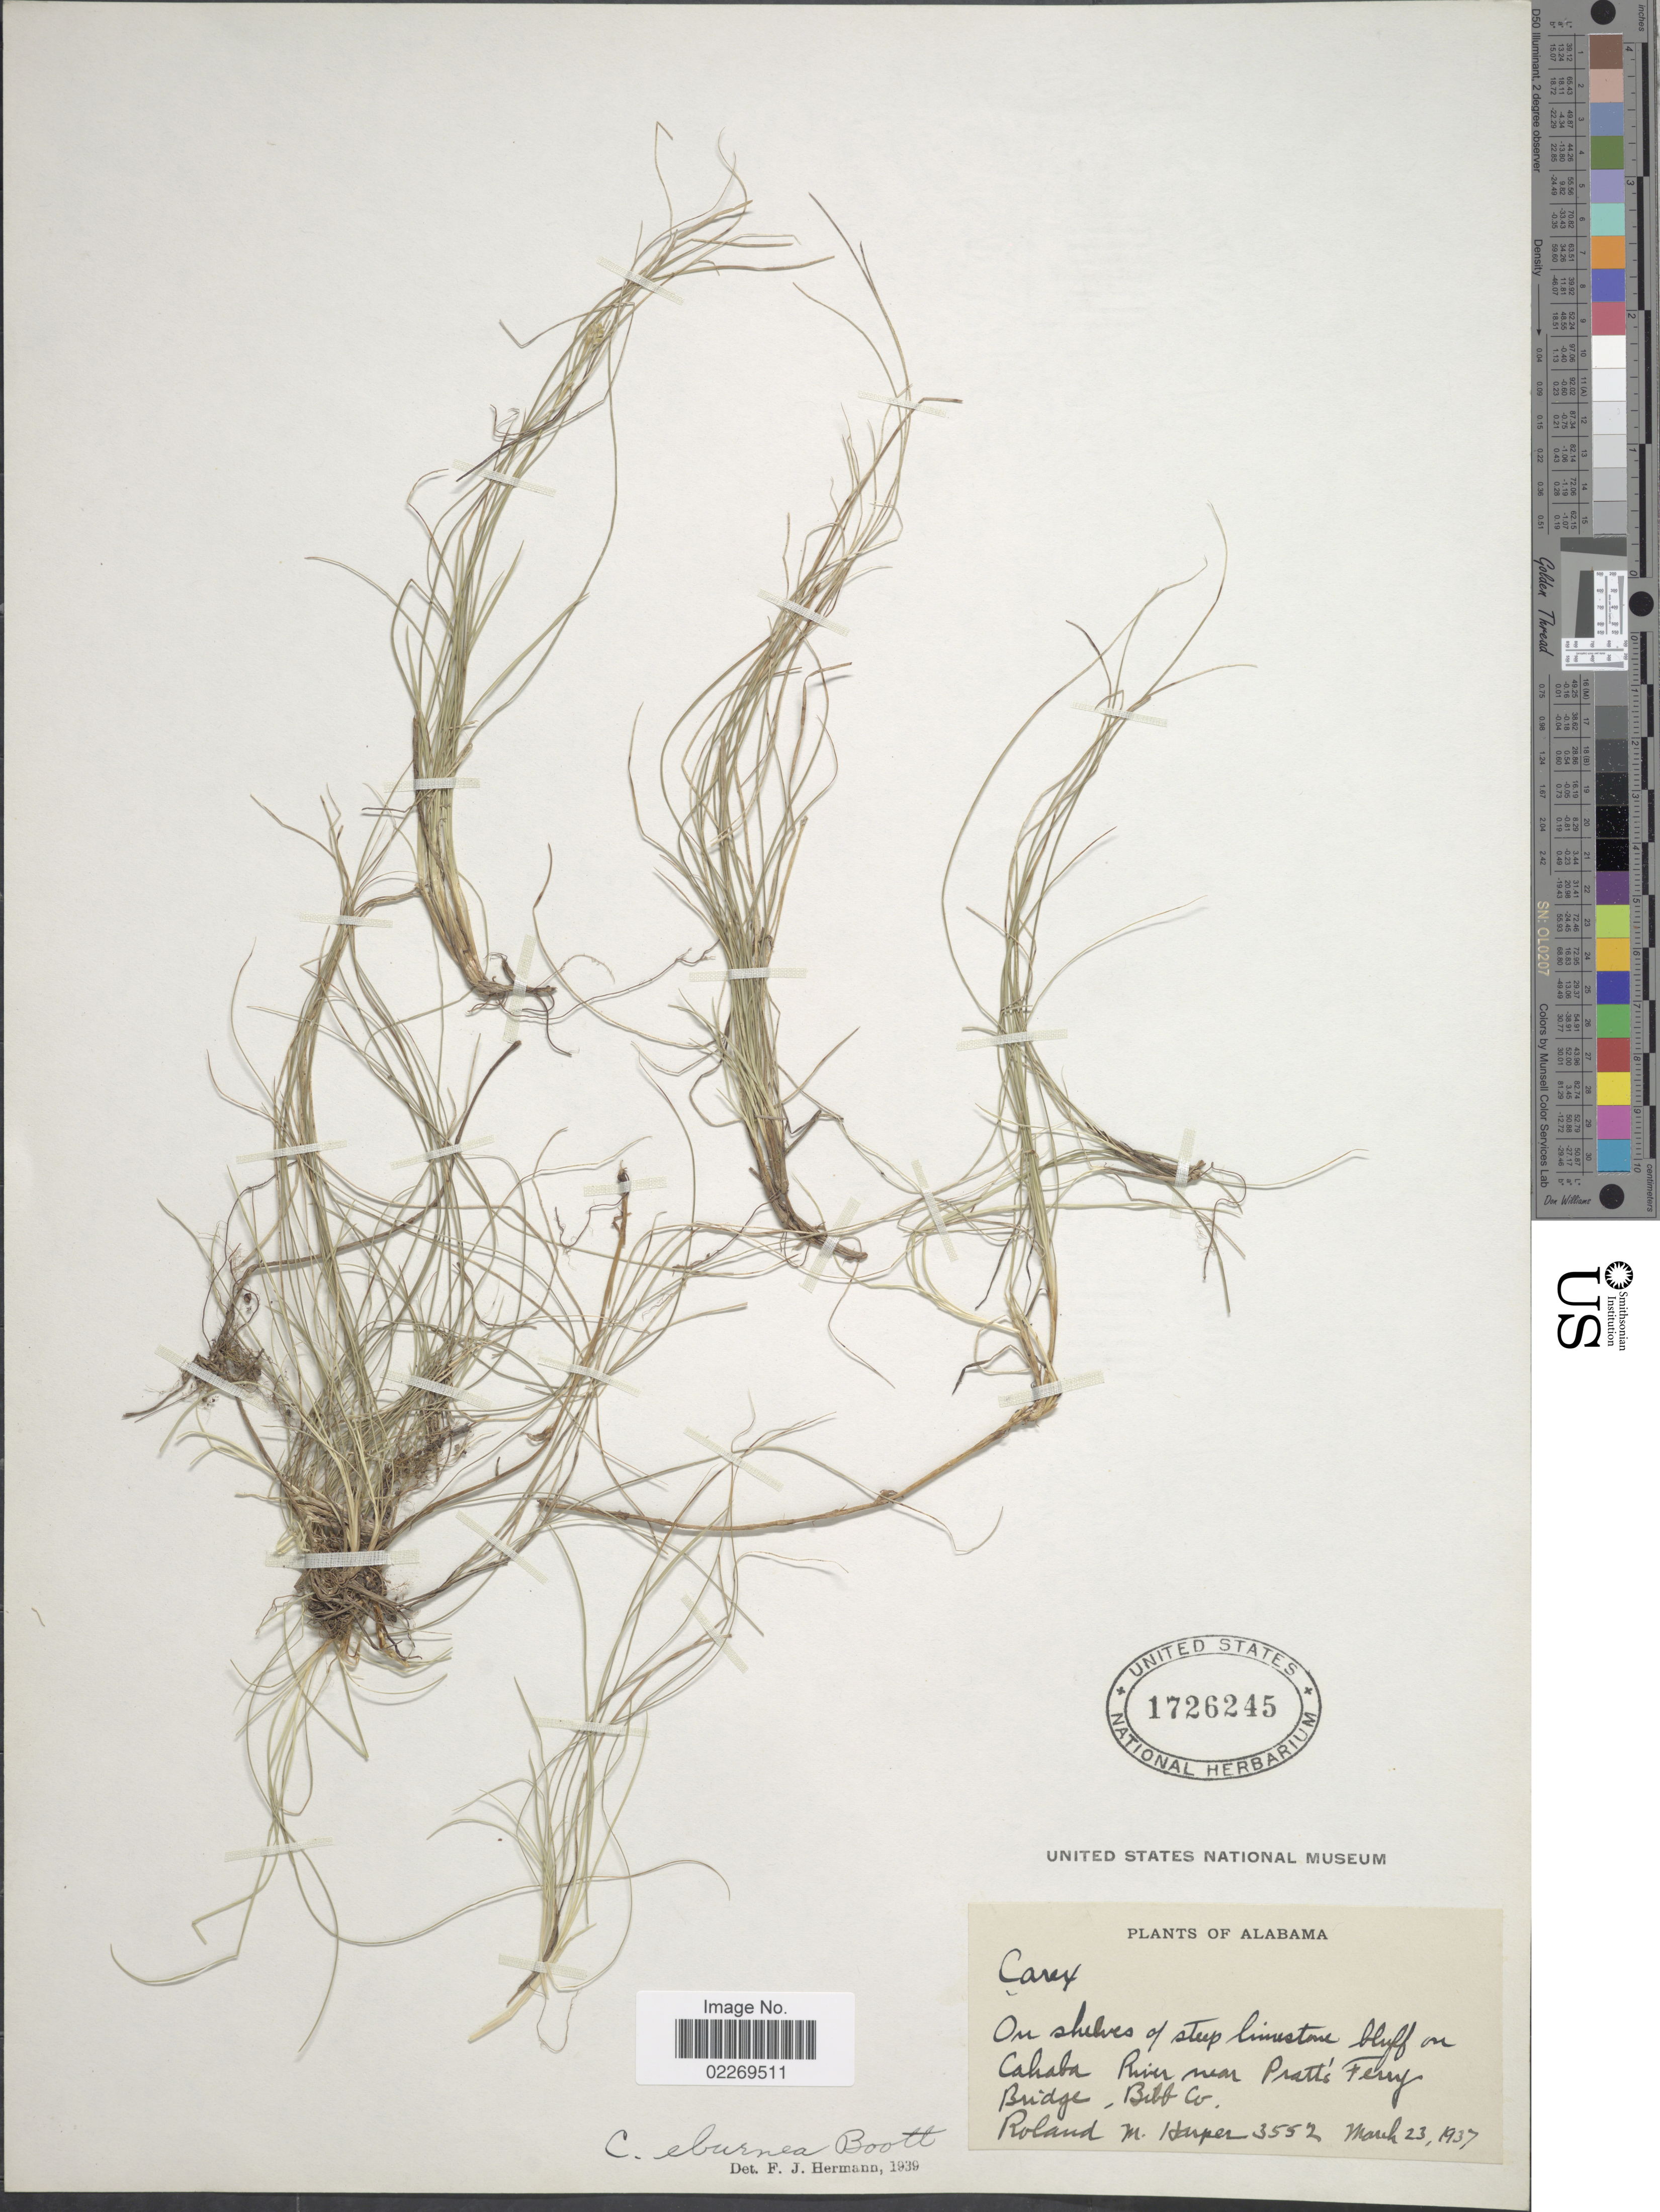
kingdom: Plantae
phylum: Tracheophyta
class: Liliopsida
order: Poales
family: Cyperaceae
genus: Carex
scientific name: Carex eburnea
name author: Boott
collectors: R. M. Harper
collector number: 3552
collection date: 1937-03-23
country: United States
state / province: Alabama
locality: On Cahaba River, near Pratt's Ferry Bridge, Bibb County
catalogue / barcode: US 1726245